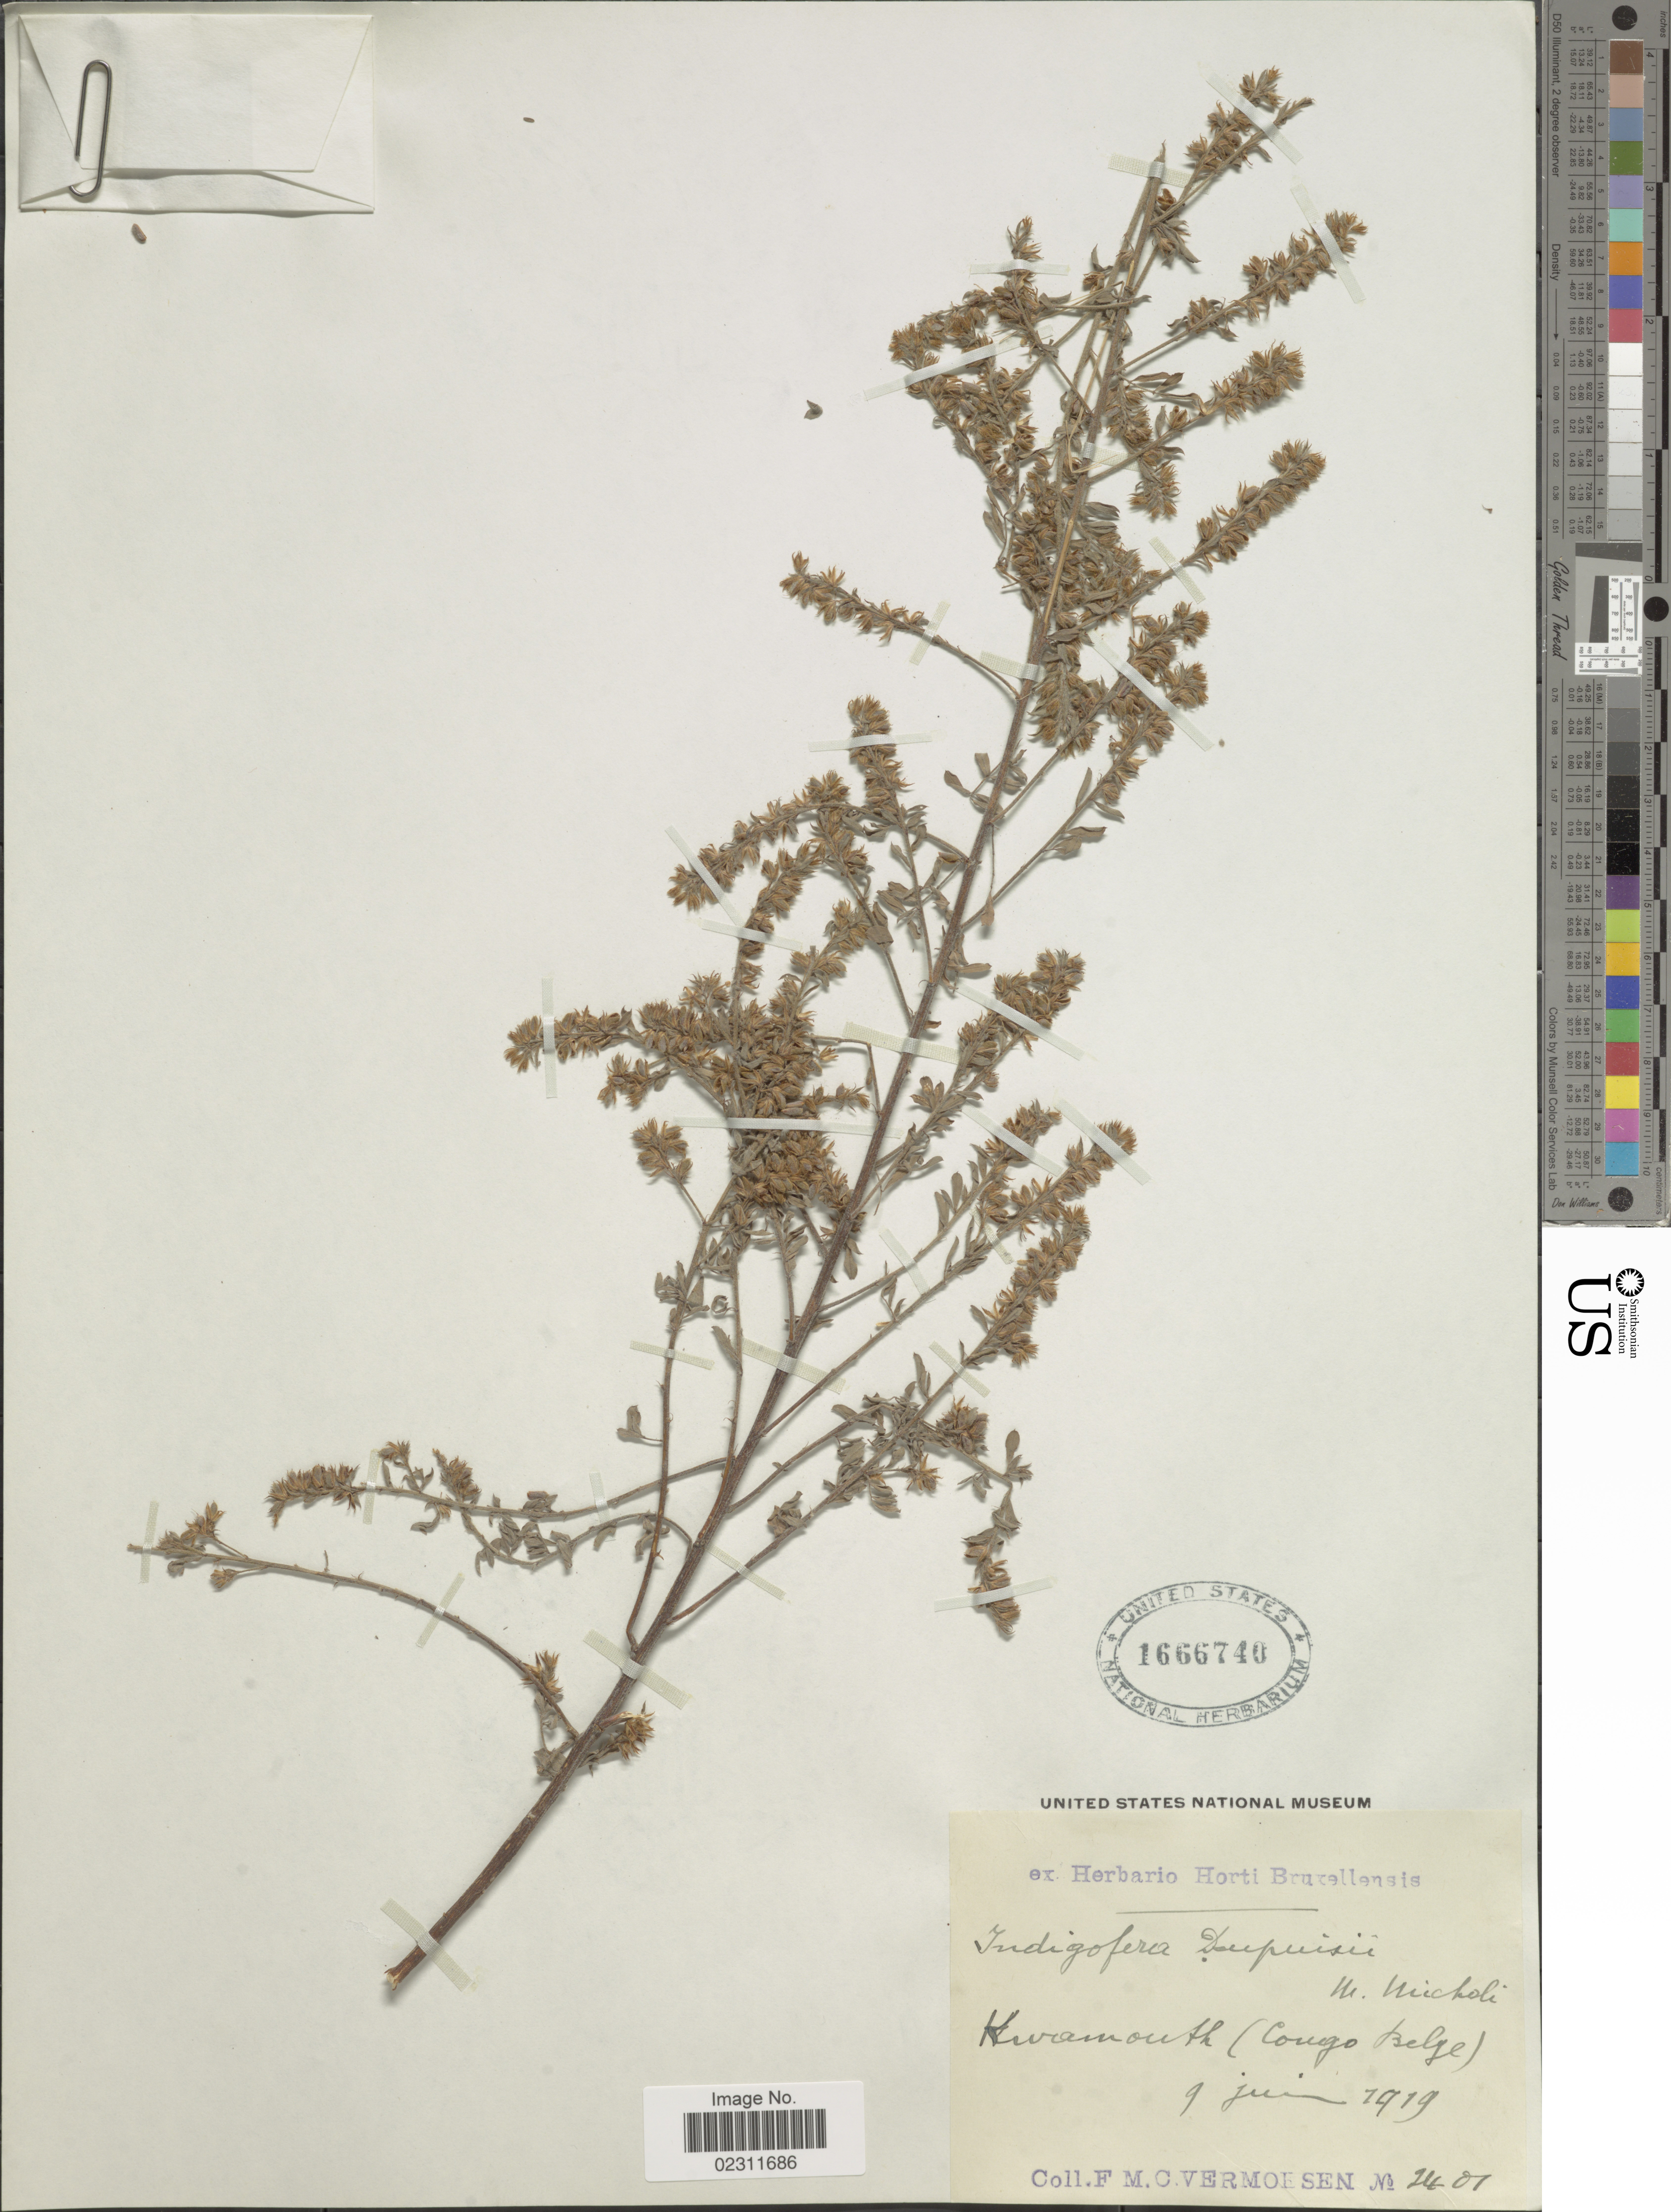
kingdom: Plantae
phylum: Tracheophyta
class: Magnoliopsida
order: Fabales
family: Fabaceae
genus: Indigofera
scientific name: Indigofera dupuisii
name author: Micheli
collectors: C. Vermoesen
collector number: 2401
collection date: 1919-06-09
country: Congo, Democratic Republic of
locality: Kwamouth (Congo Belge)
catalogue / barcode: US 1666740